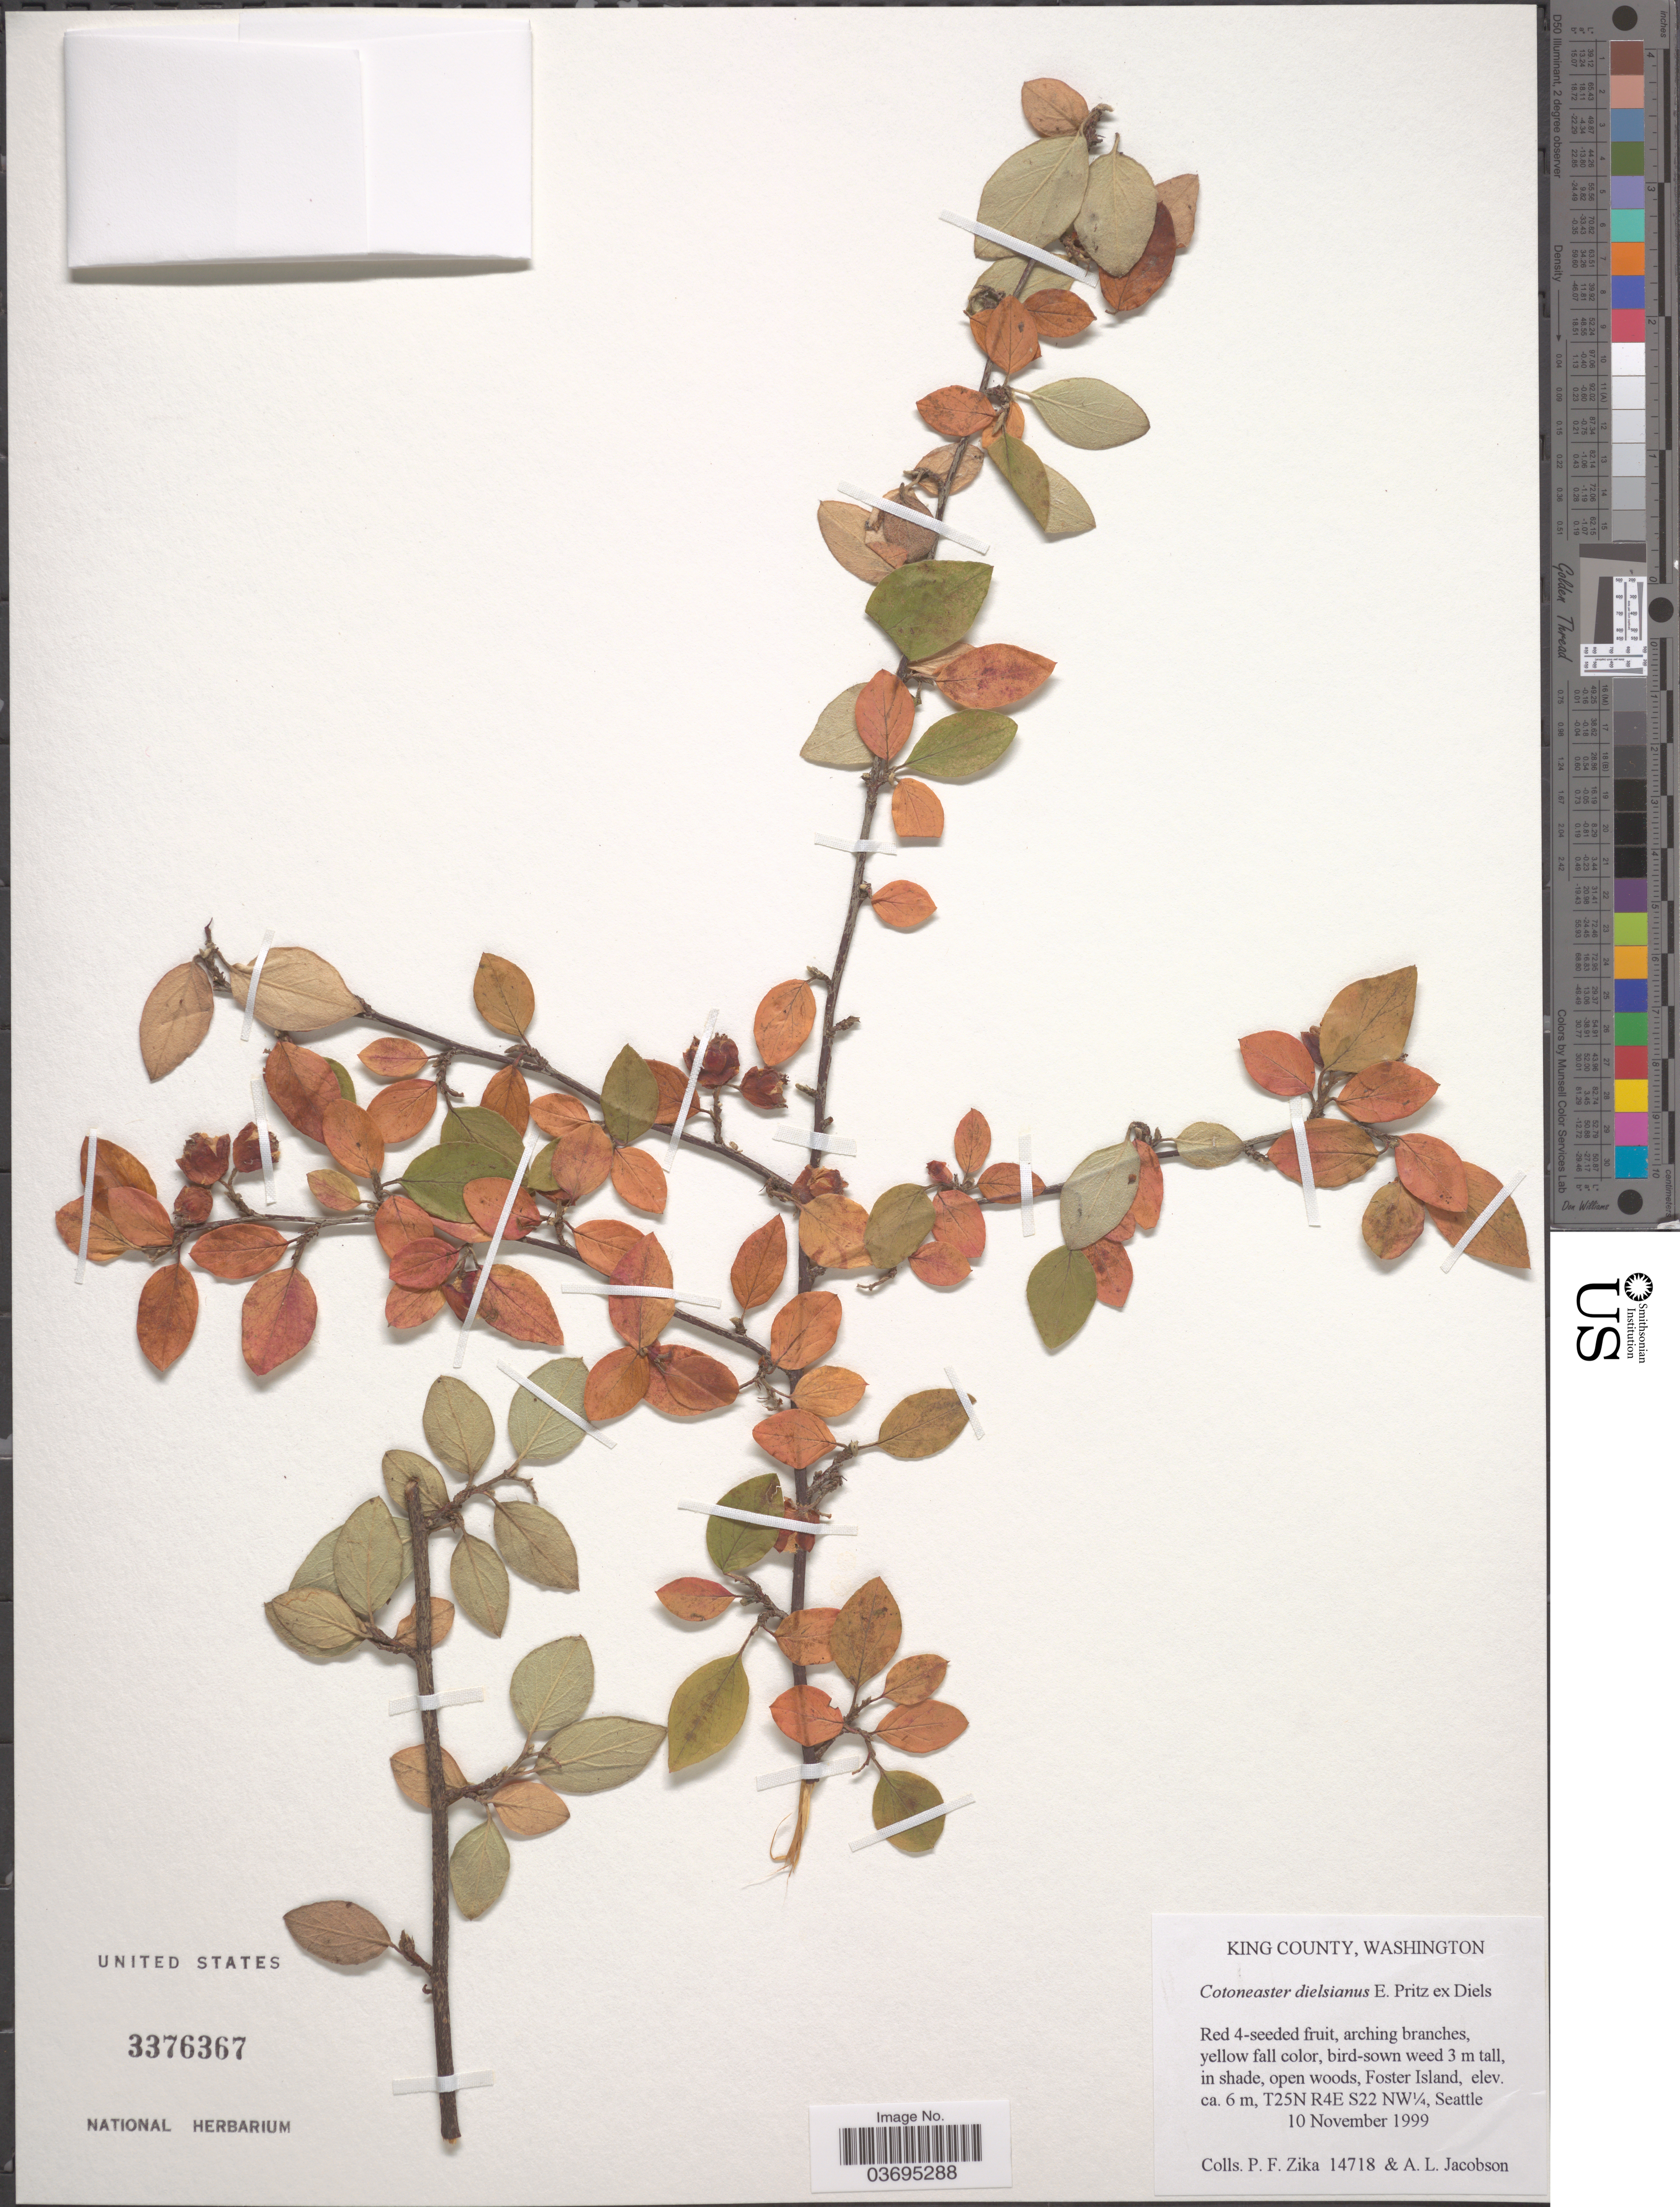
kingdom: Plantae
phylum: Tracheophyta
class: Magnoliopsida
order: Rosales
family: Rosaceae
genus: Cotoneaster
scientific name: Cotoneaster dielsianus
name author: E. Pritz. ex Diels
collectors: P. F. Zika & A. Jacobson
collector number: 14718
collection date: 1999-11-10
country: United States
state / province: Washington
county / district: King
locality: King County. In shade, open woods, Foster Island. T25N R4E S22 NW 1/4, Seattle.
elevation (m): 6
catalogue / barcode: US 3376367